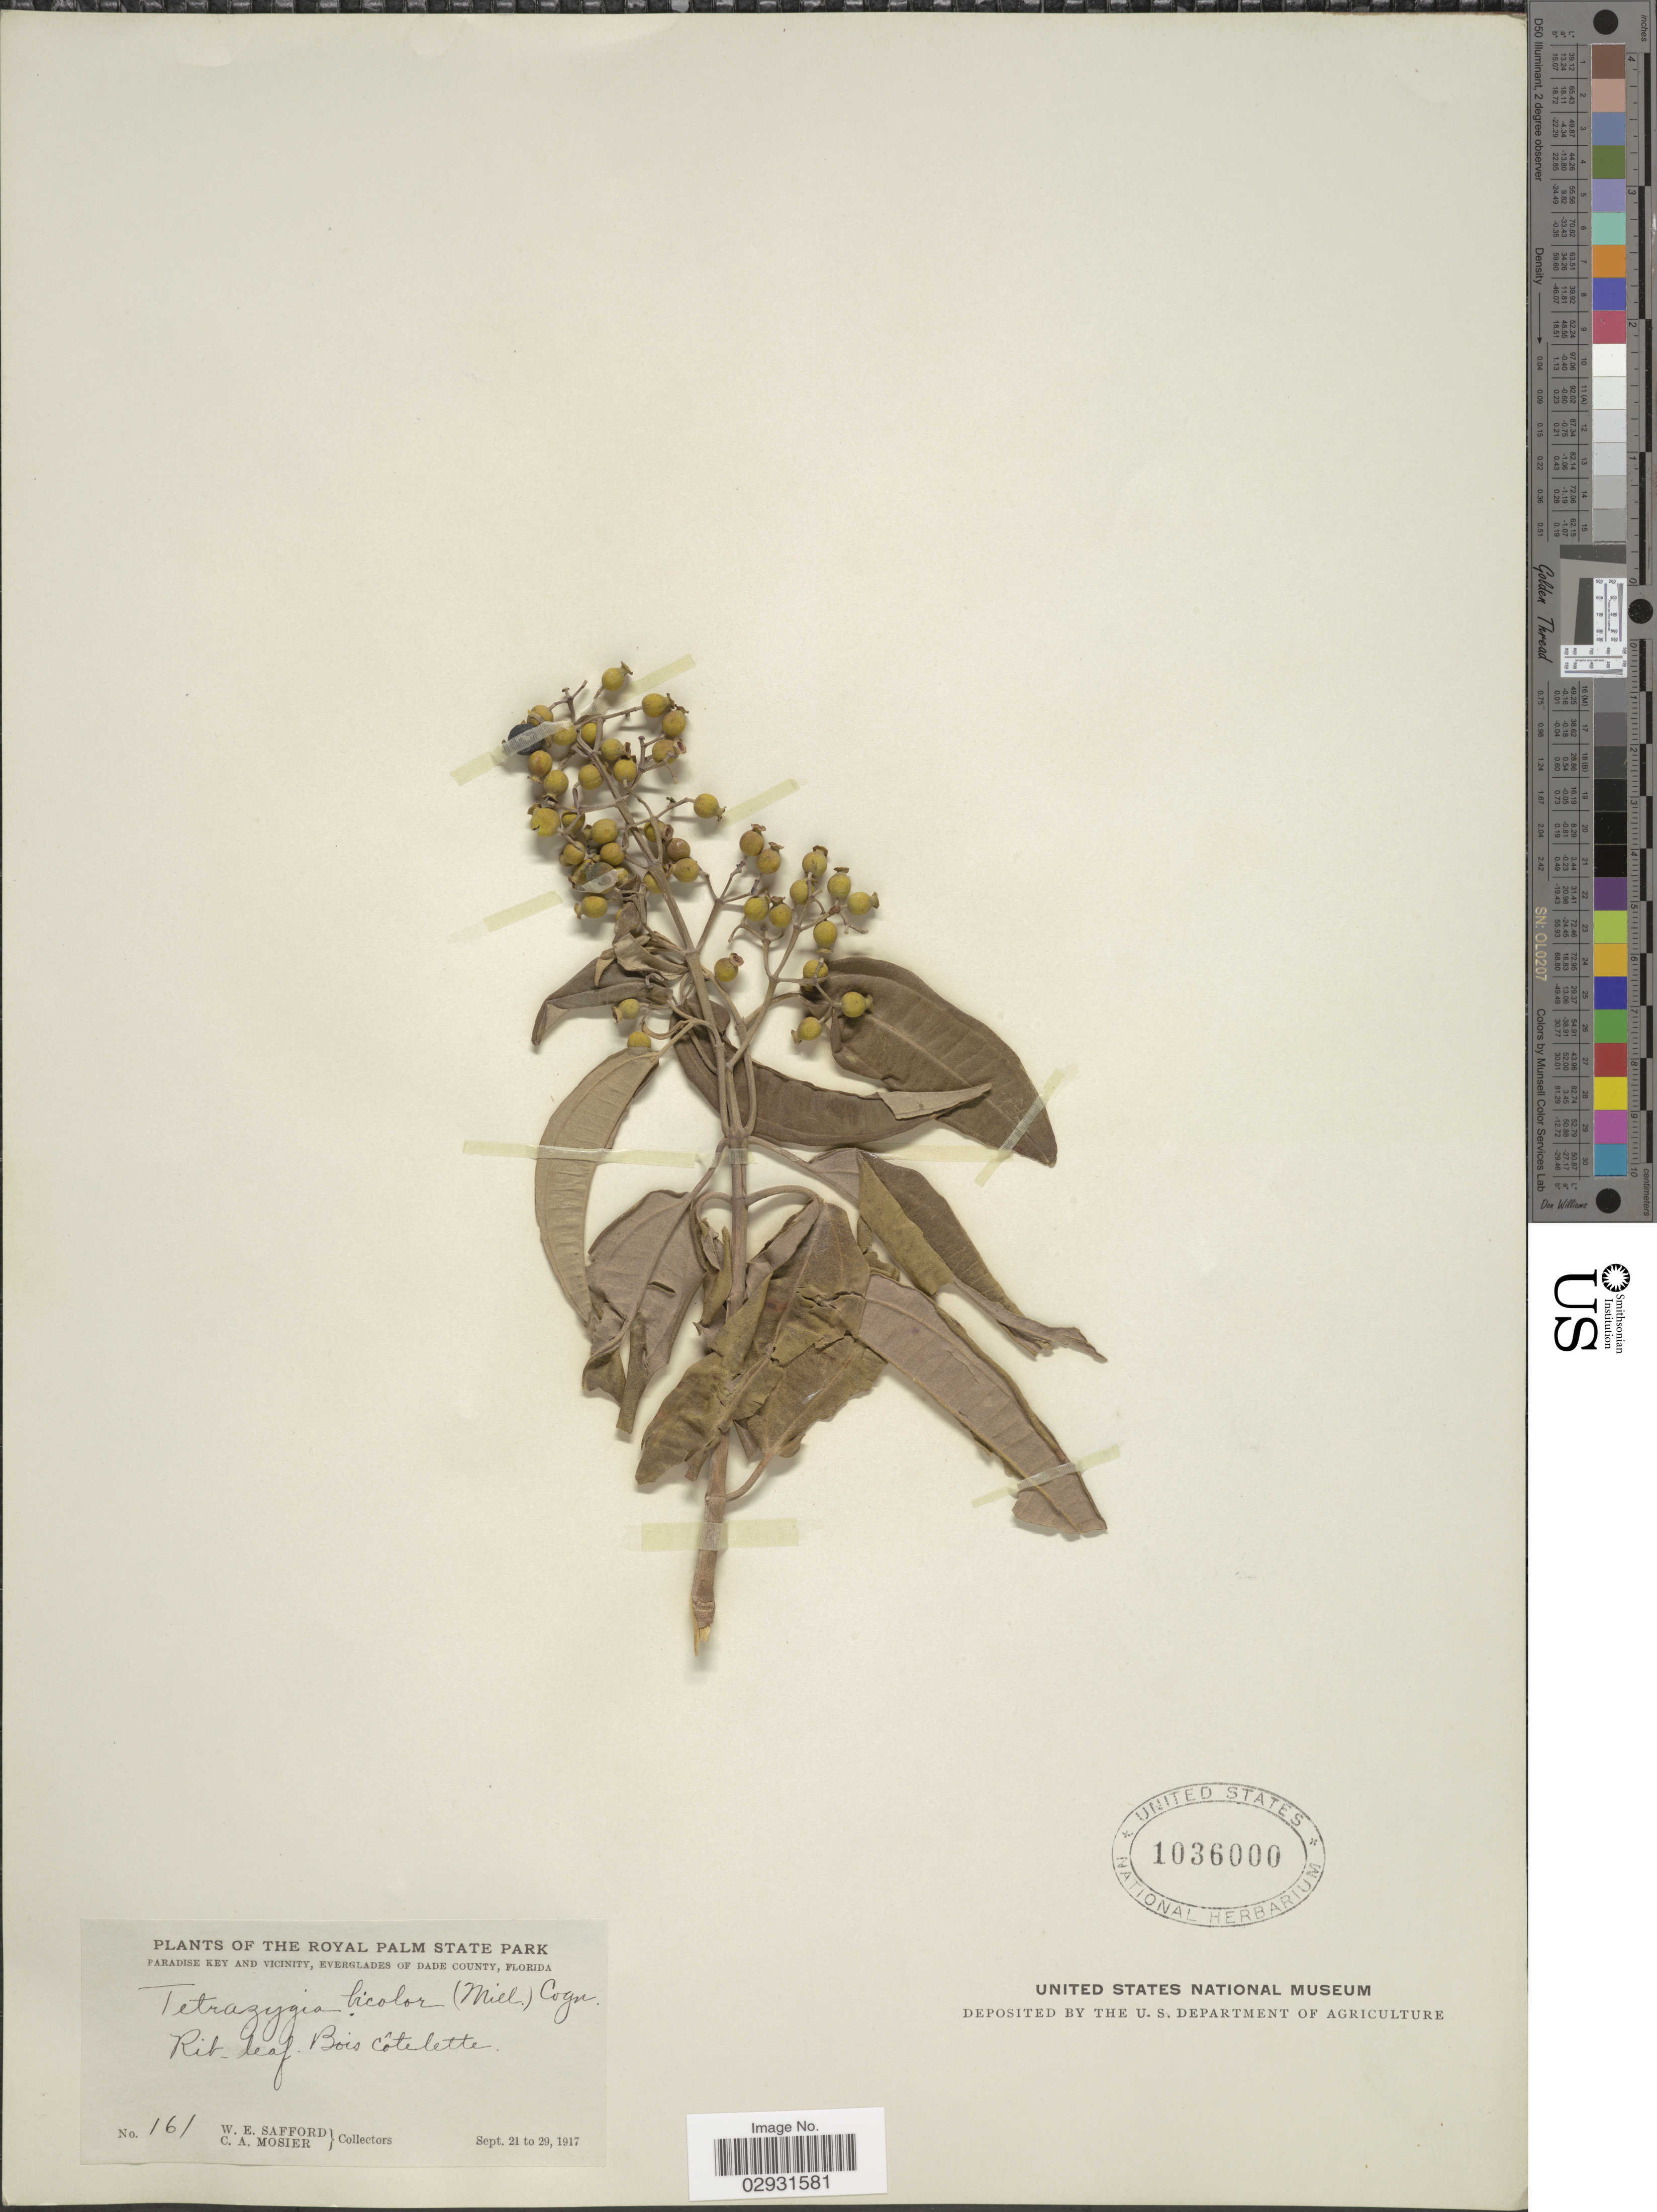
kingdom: Plantae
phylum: Tracheophyta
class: Magnoliopsida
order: Myrtales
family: Melastomataceae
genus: Tetrazygia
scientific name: Tetrazygia bicolor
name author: (Mill.) Cogn.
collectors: W. E. Safford & C. A. Mosier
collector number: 161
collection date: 1917-09-21/1917-09-29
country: United States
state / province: Florida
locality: The Royal Palm State Park, Paradise Key and vicinity, Everglades of Dade County.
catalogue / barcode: US 1036000